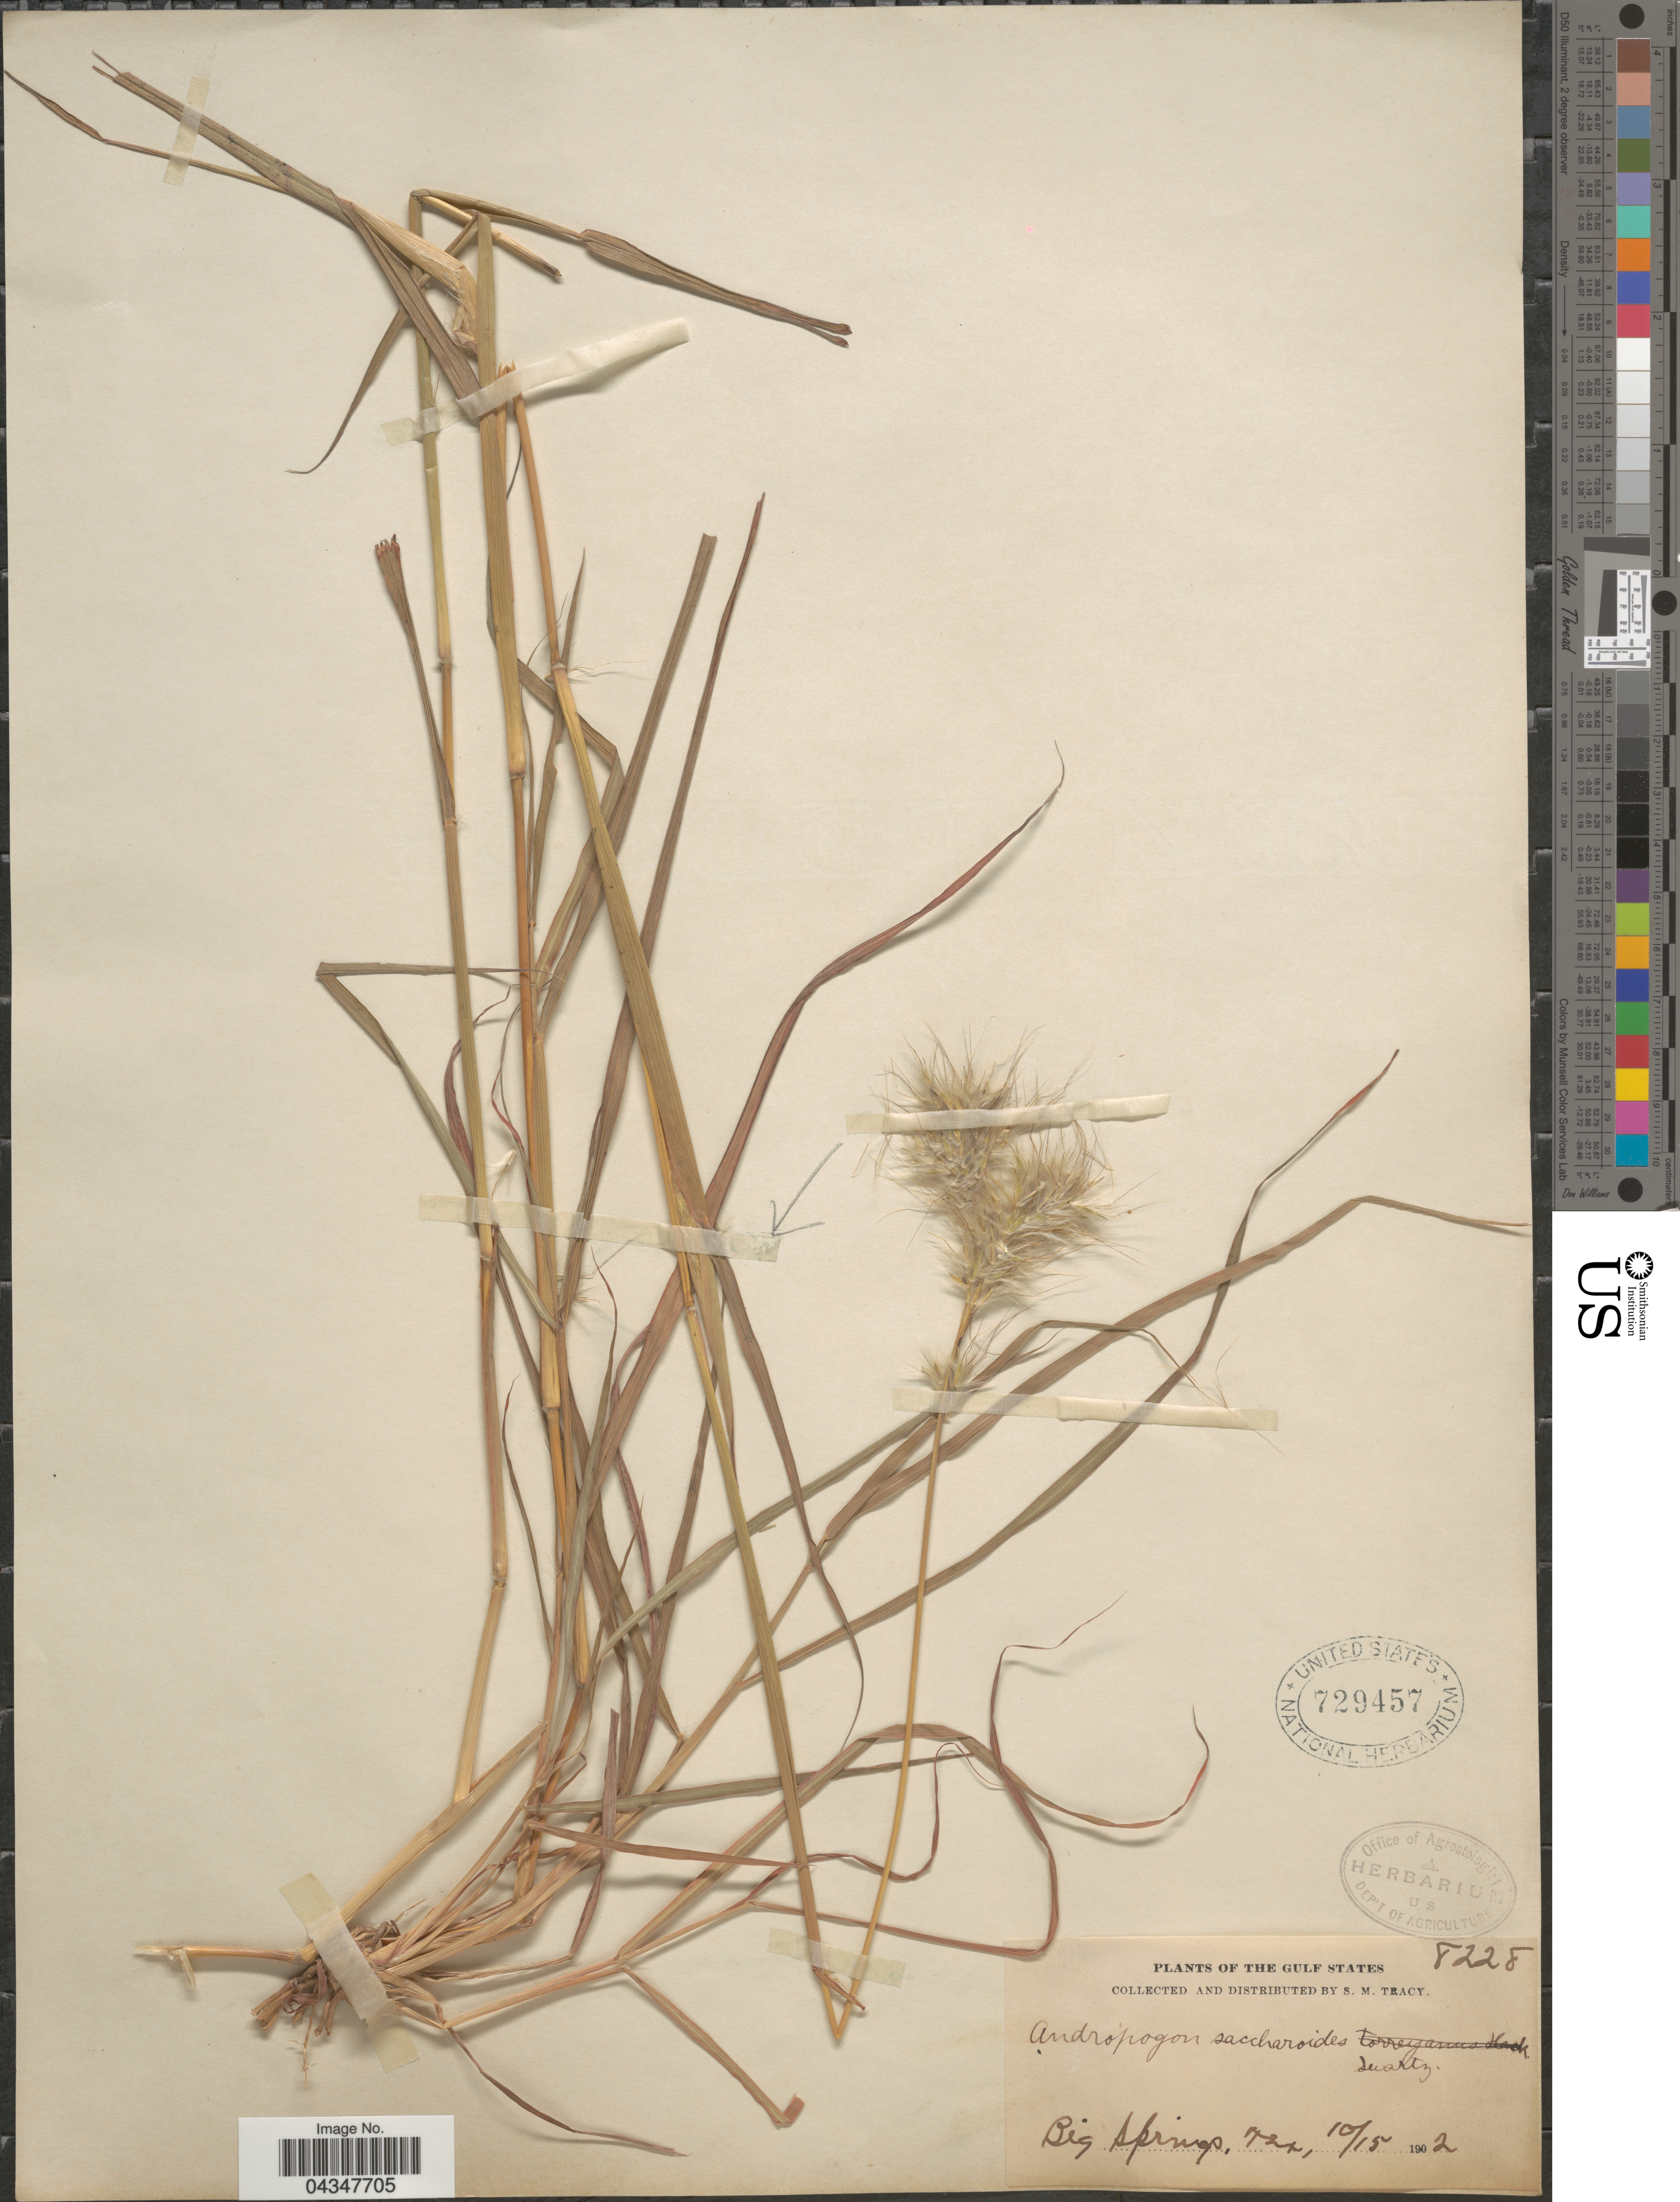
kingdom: Plantae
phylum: Tracheophyta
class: Liliopsida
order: Poales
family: Poaceae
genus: Bothriochloa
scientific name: Bothriochloa barbinodis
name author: (Lag.) Herter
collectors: S. M. Tracy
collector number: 8228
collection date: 1902-10-15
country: United States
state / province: Texas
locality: The Gulf States. Big Springs.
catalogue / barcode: US 729457